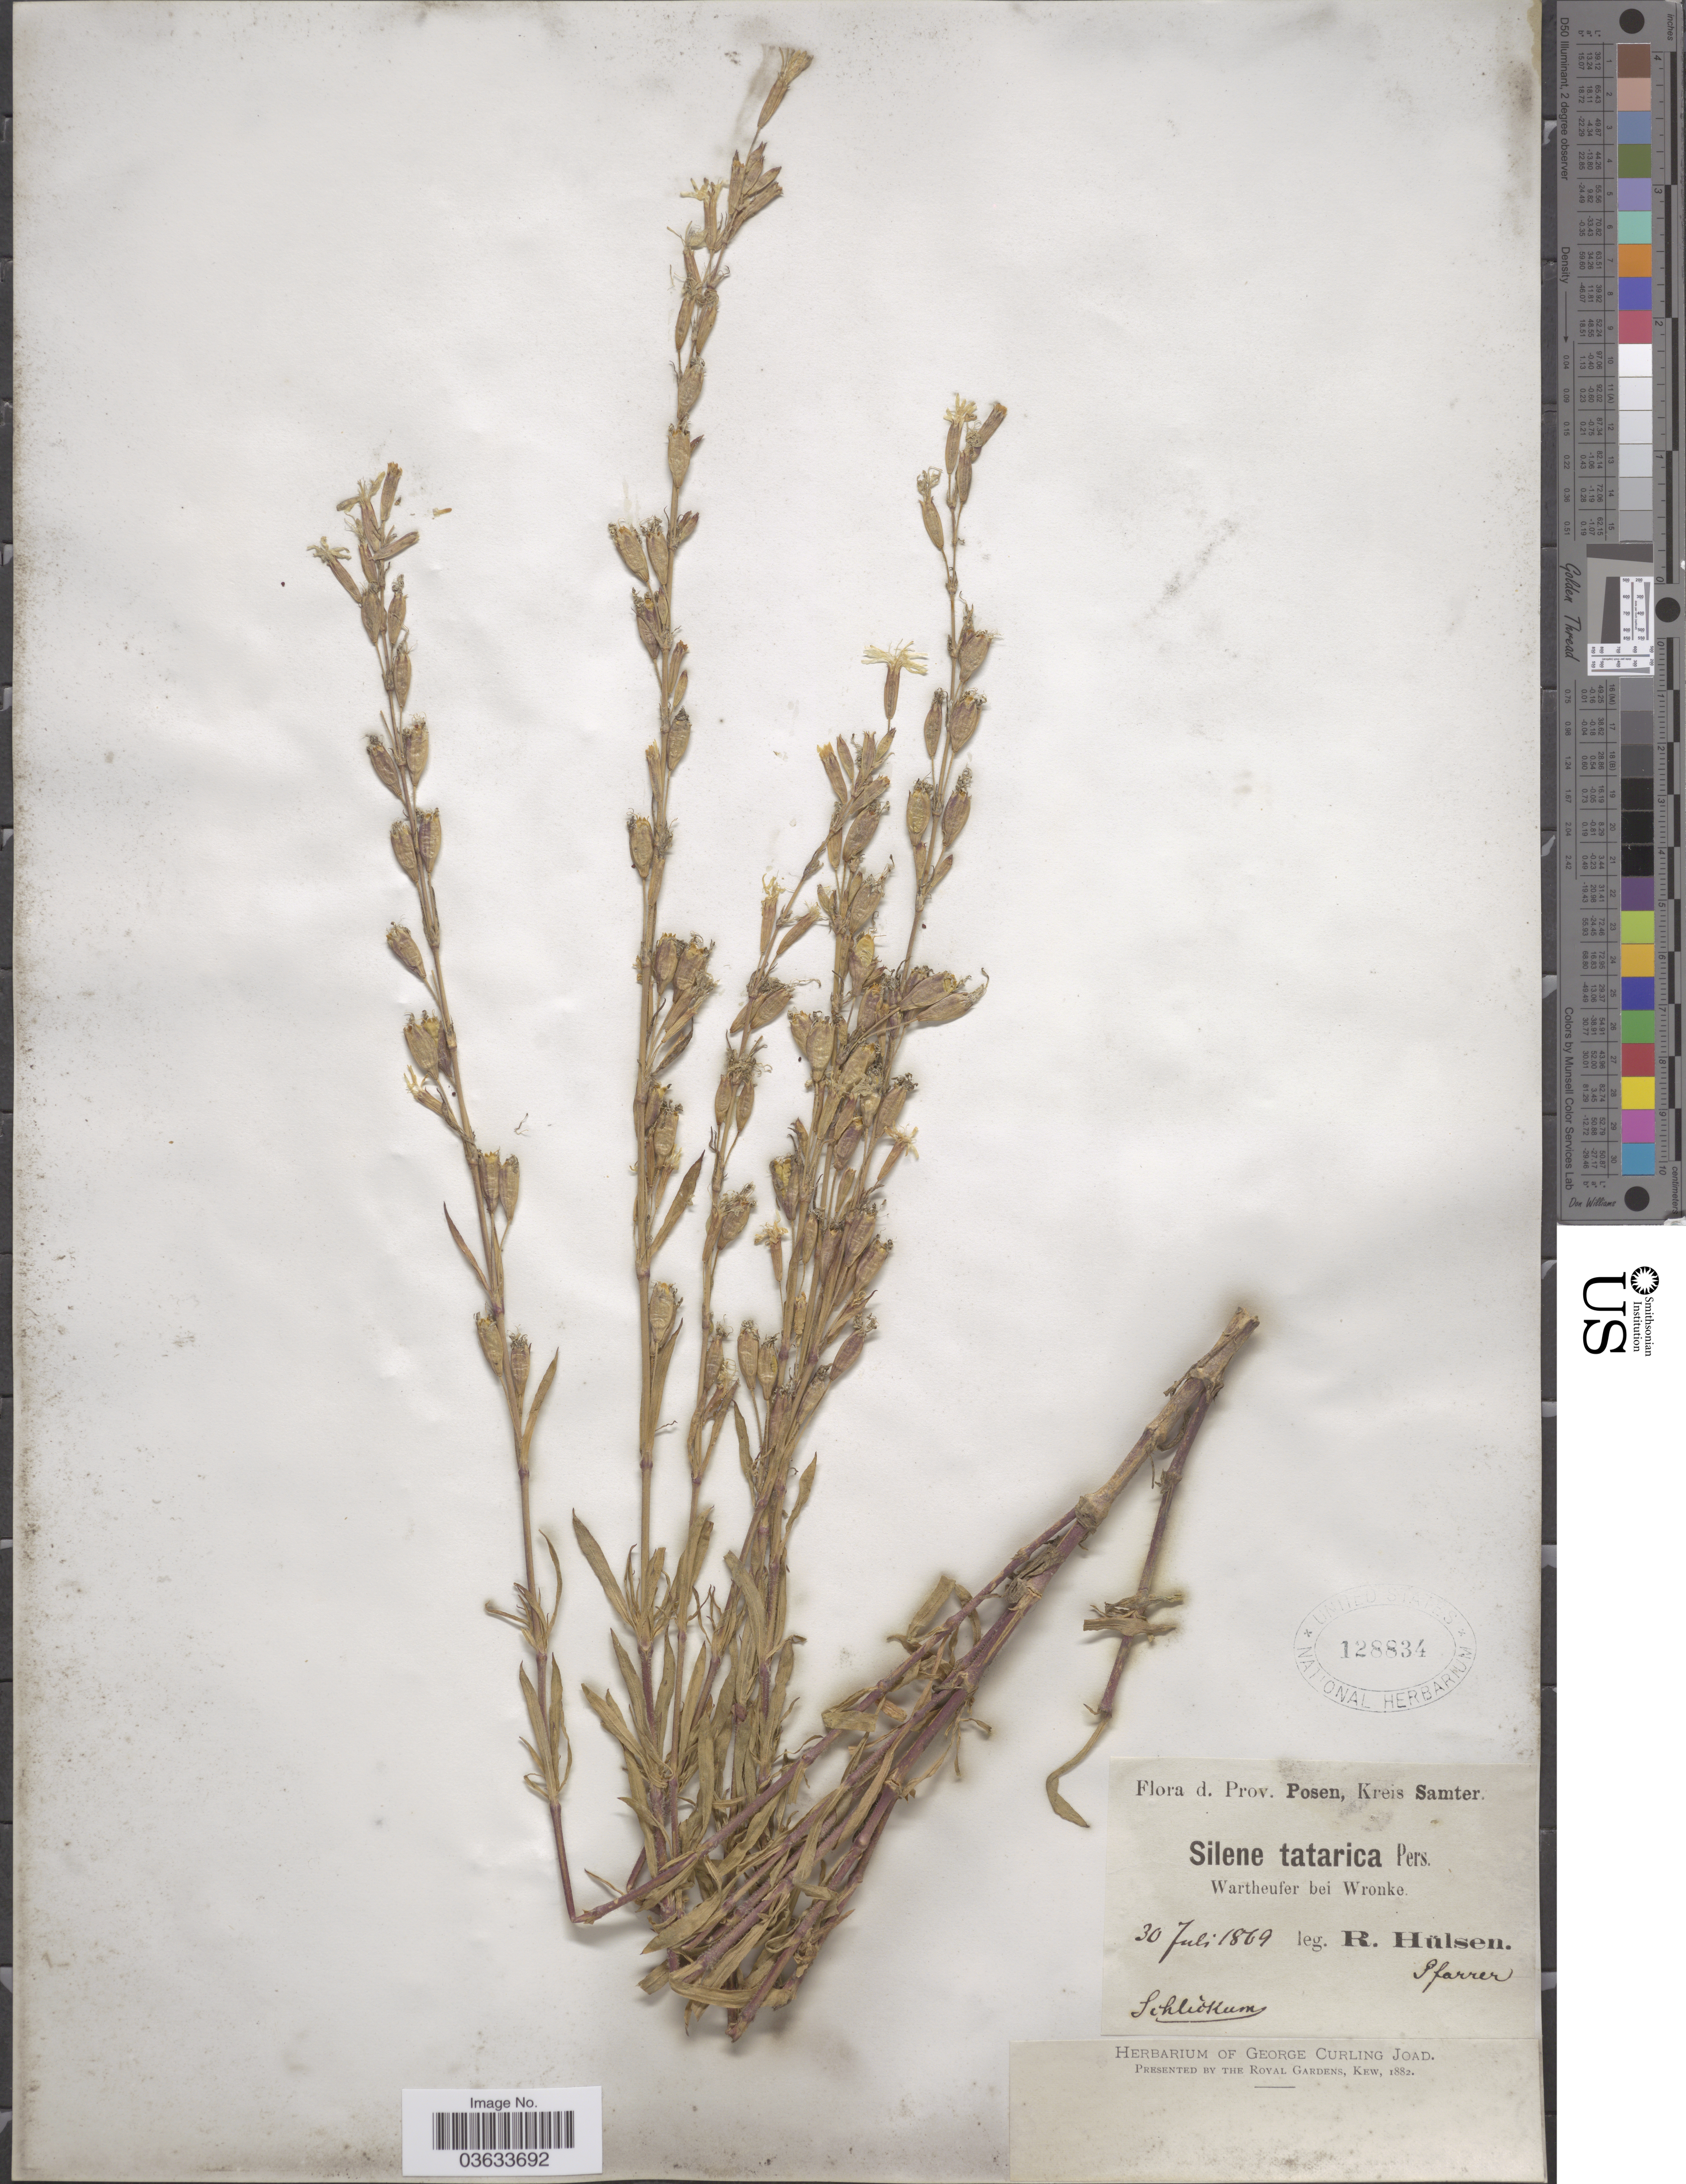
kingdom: Plantae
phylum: Tracheophyta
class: Magnoliopsida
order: Caryophyllales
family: Caryophyllaceae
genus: Silene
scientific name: Silene tatarica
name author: (L.) Pers.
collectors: R. Hülsen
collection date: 1869-07-30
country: Poland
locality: Prov. Posen, Kreis Samter. Wartheufer bei Wronke.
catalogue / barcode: US 128834